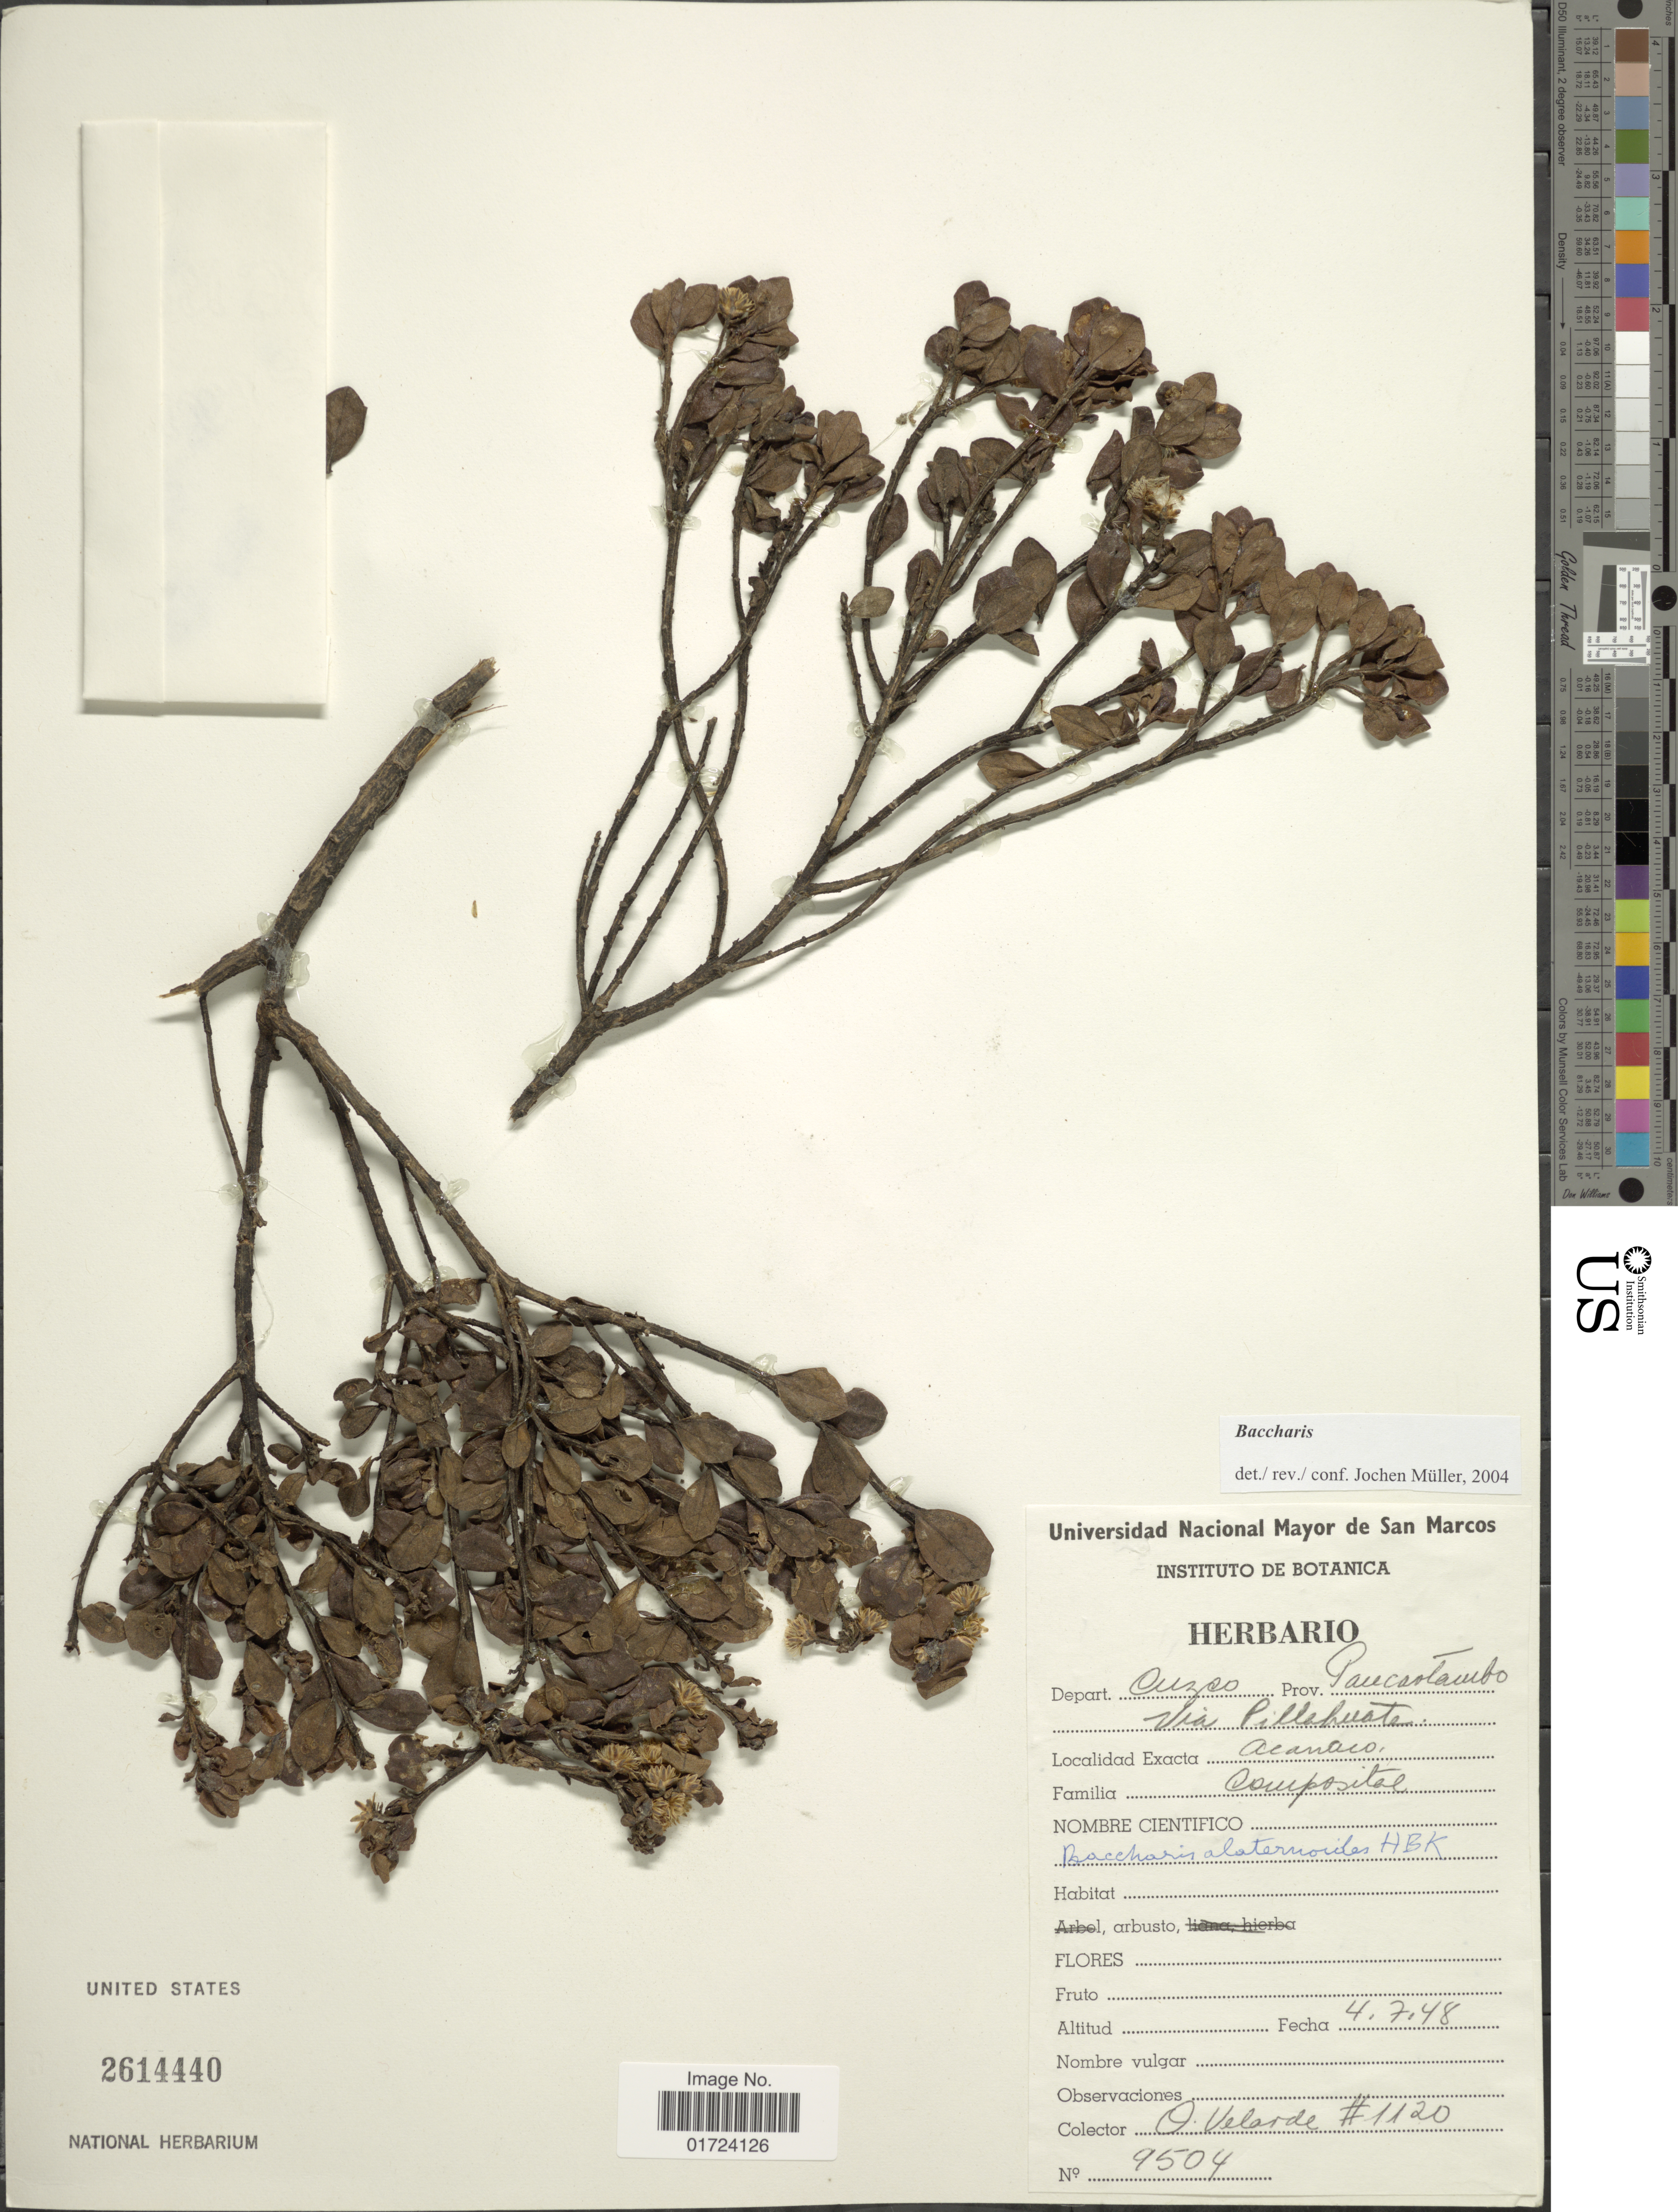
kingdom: Plantae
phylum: Tracheophyta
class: Magnoliopsida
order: Asterales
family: Asteraceae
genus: Baccharis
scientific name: Baccharis sp.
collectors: O. Velarde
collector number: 1120/9504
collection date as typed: Transcribed d/m/y: 4/7/48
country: Peru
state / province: Cusco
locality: Via Pillahuata, Acanaco, Prov. Paucartambo, Depart. Cuzco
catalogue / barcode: US 2614440